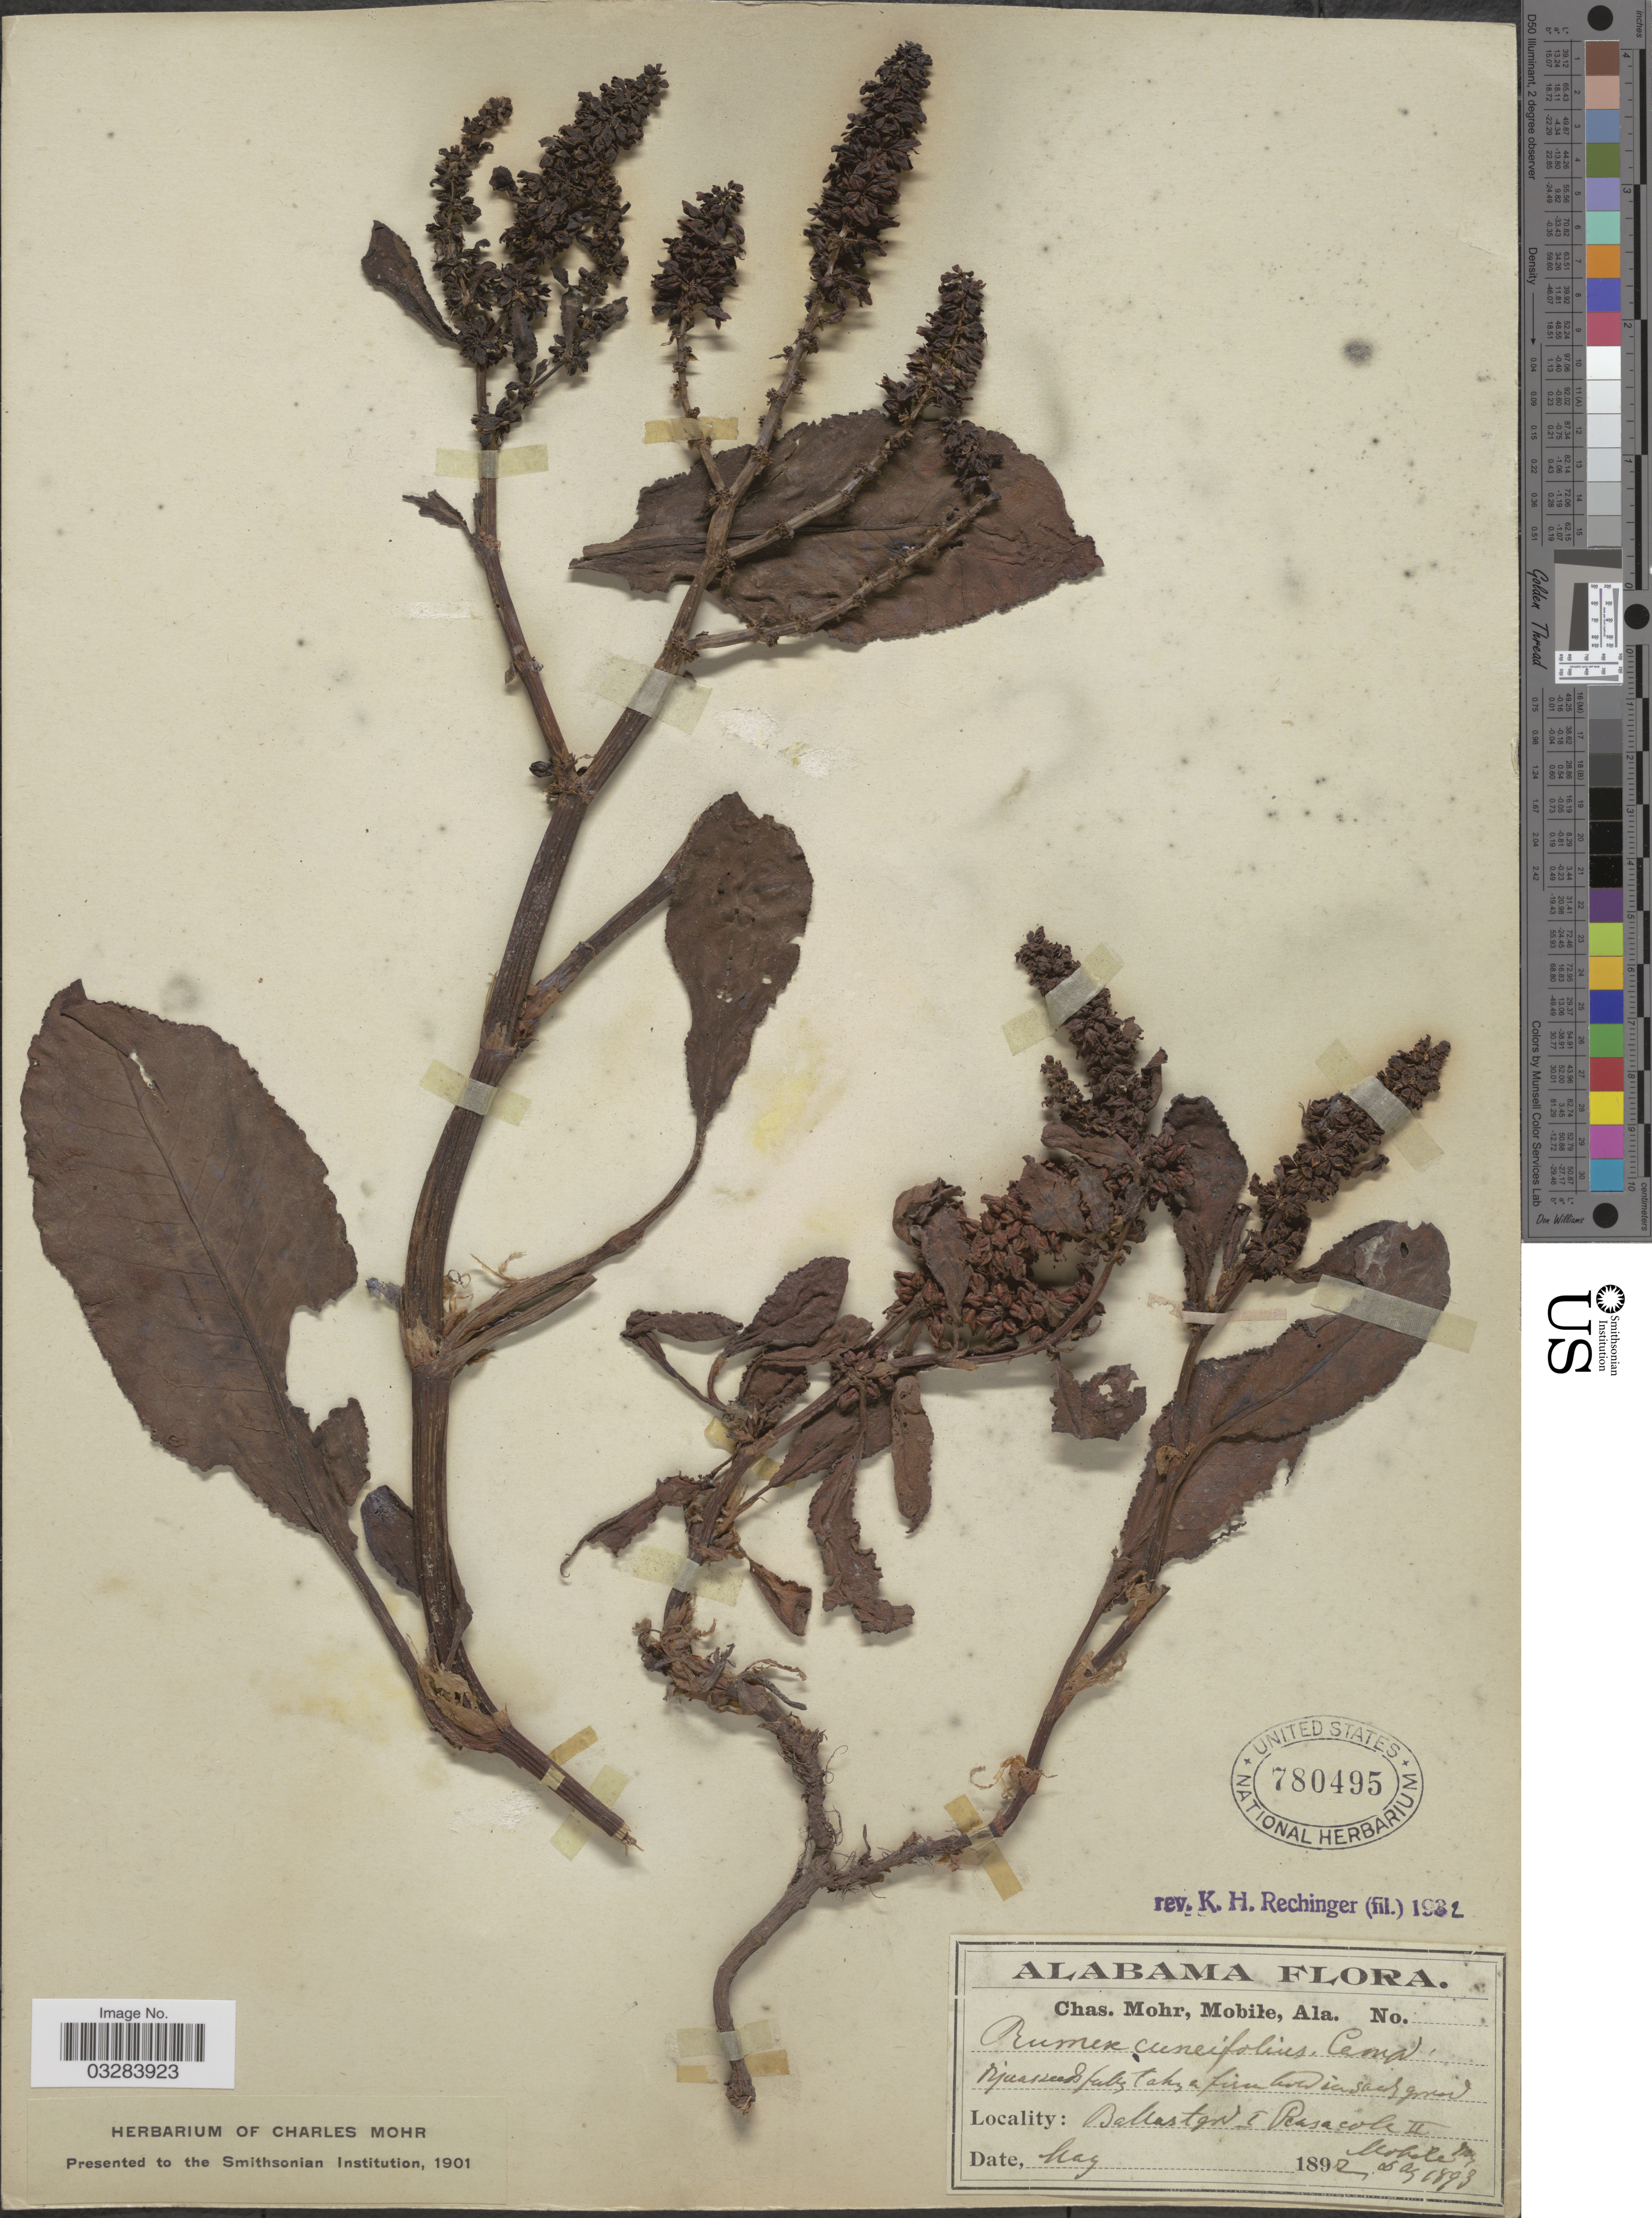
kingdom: Plantae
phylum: Tracheophyta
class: Magnoliopsida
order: Caryophyllales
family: Polygonaceae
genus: Rumex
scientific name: Rumex cuneifolius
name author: Campd.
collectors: Mohr, C. T. (herbarium)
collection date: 1892-05/1893-08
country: United States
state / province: Alabama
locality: Ballast grd. I. Pensacola II. Mobile.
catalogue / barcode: US 780495